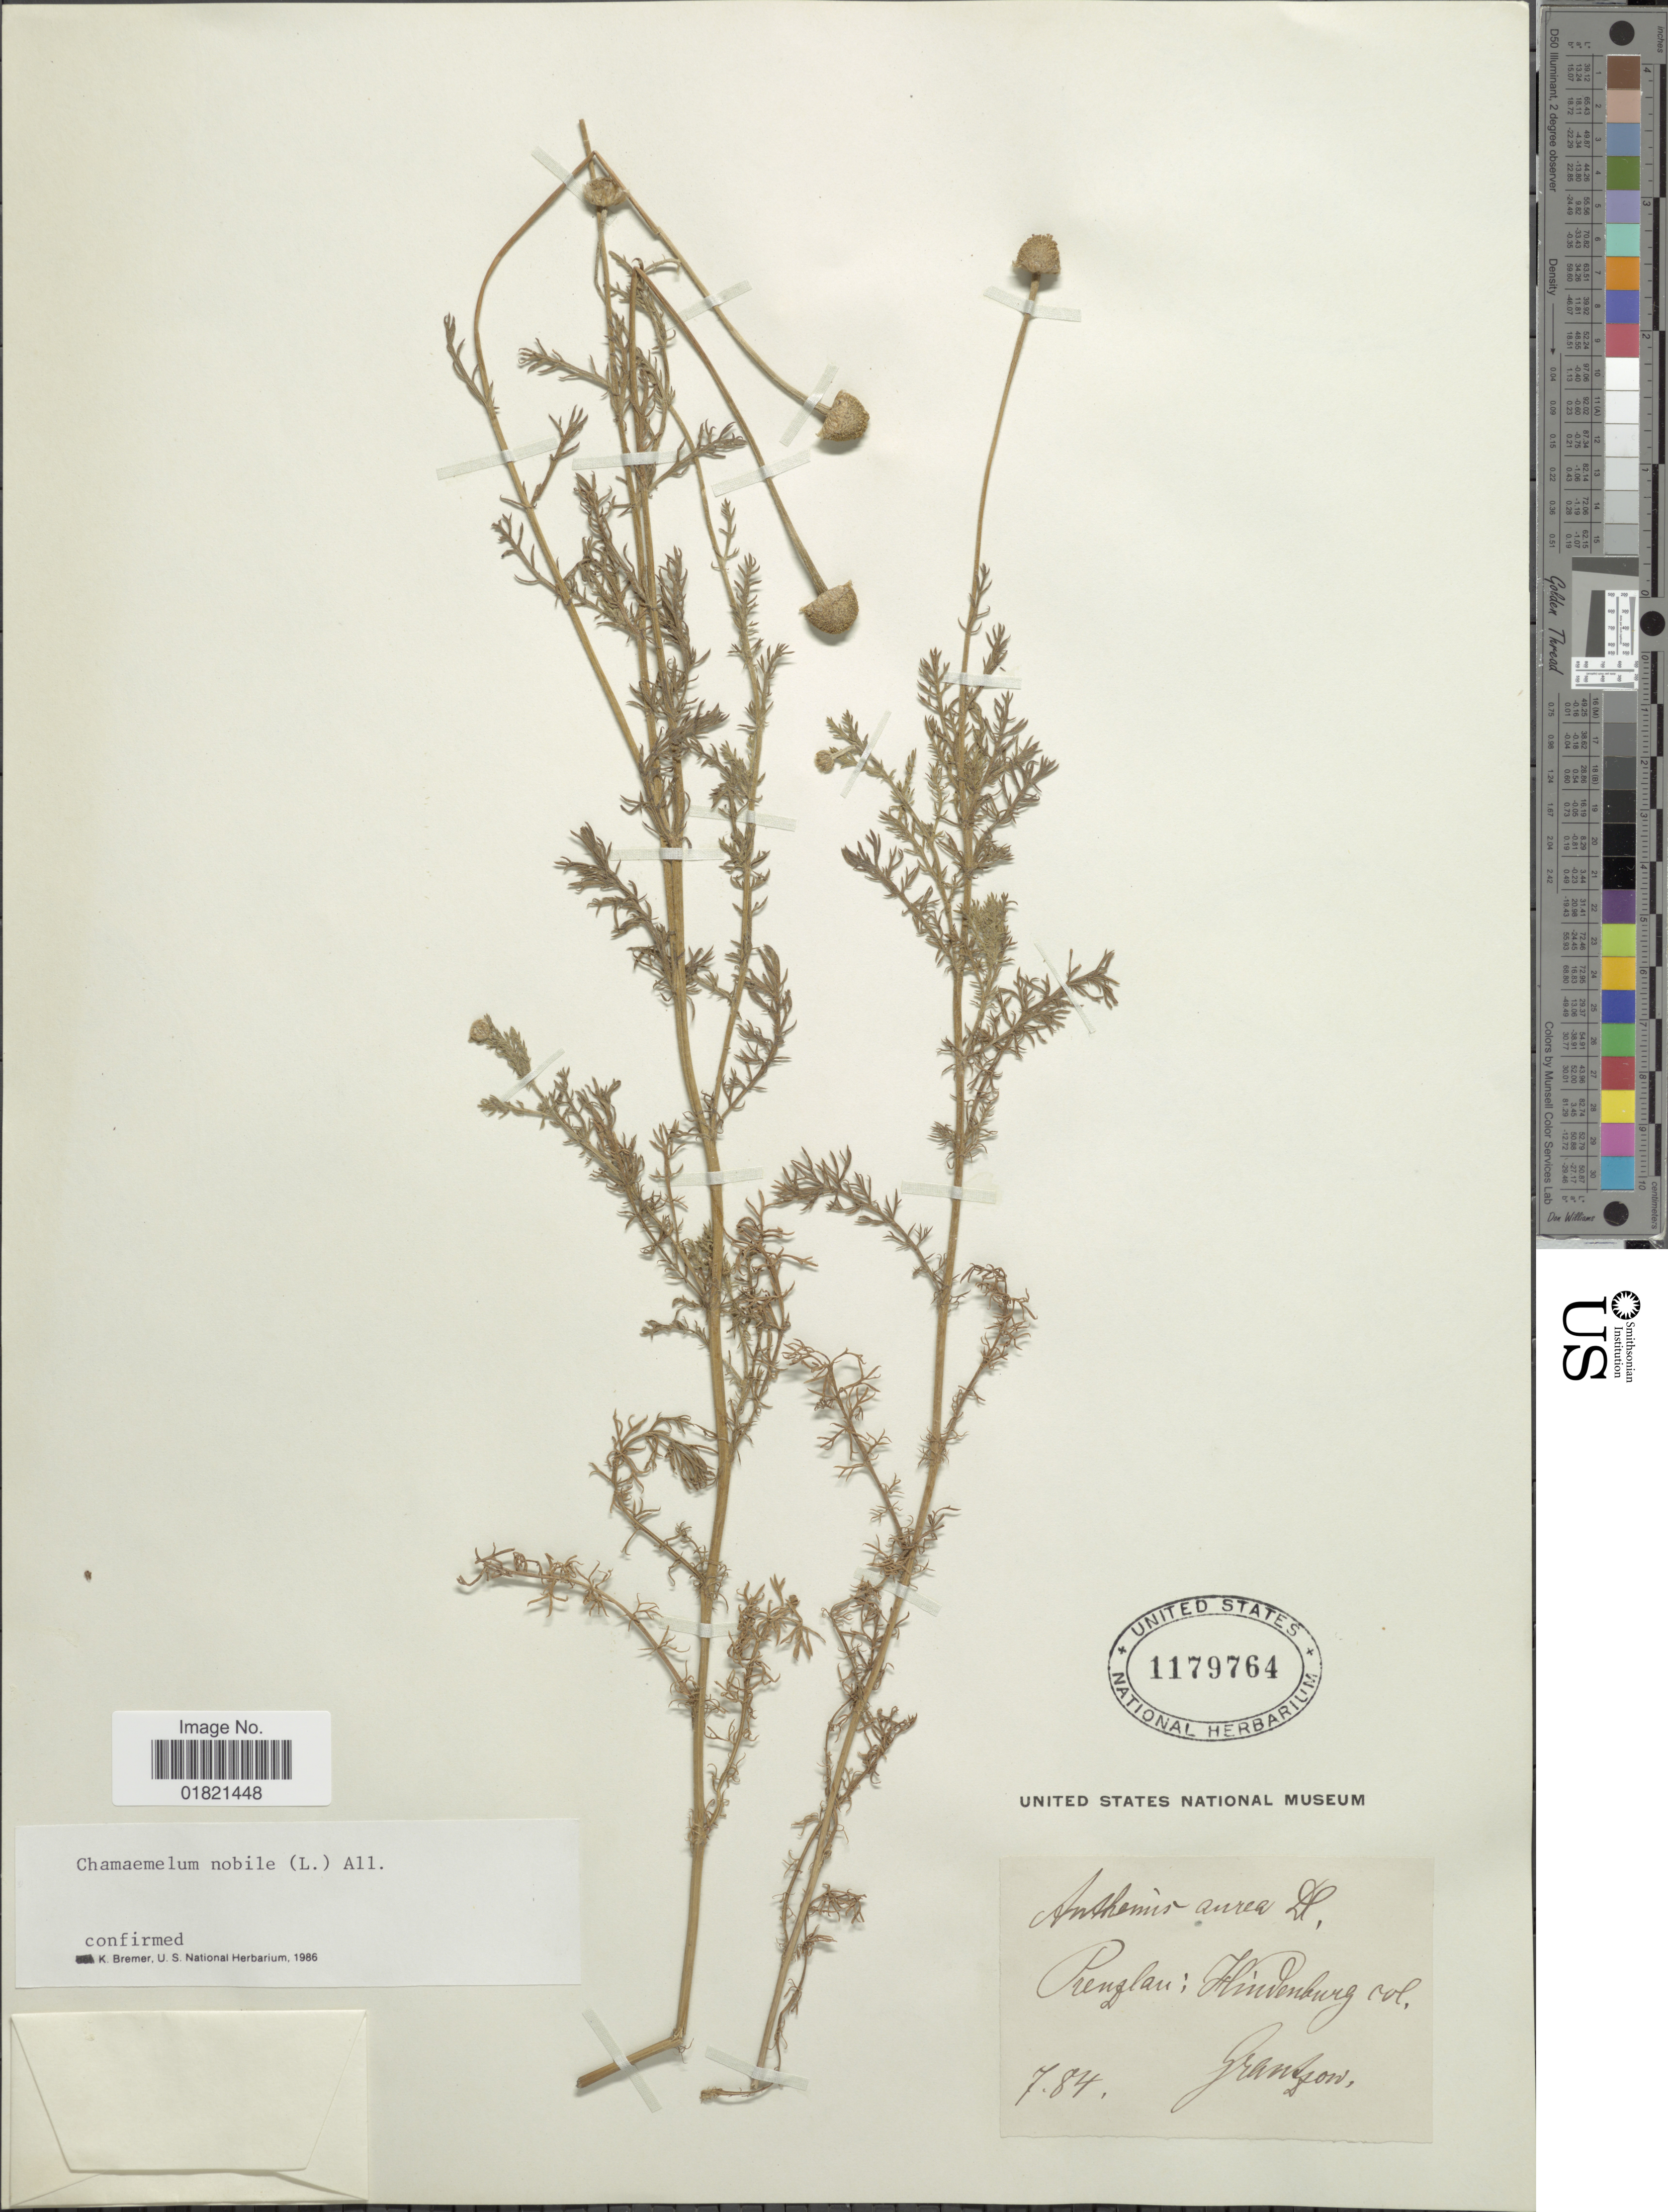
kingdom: Plantae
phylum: Tracheophyta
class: Magnoliopsida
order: Asterales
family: Asteraceae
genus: Chamaemelum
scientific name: Chamaemelum nobile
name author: (L.) All.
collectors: Grantzow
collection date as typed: Transcribed d/m/y: /7/84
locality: Prenzlau: Hinvenburg [interpreted]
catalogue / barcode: US 1179764